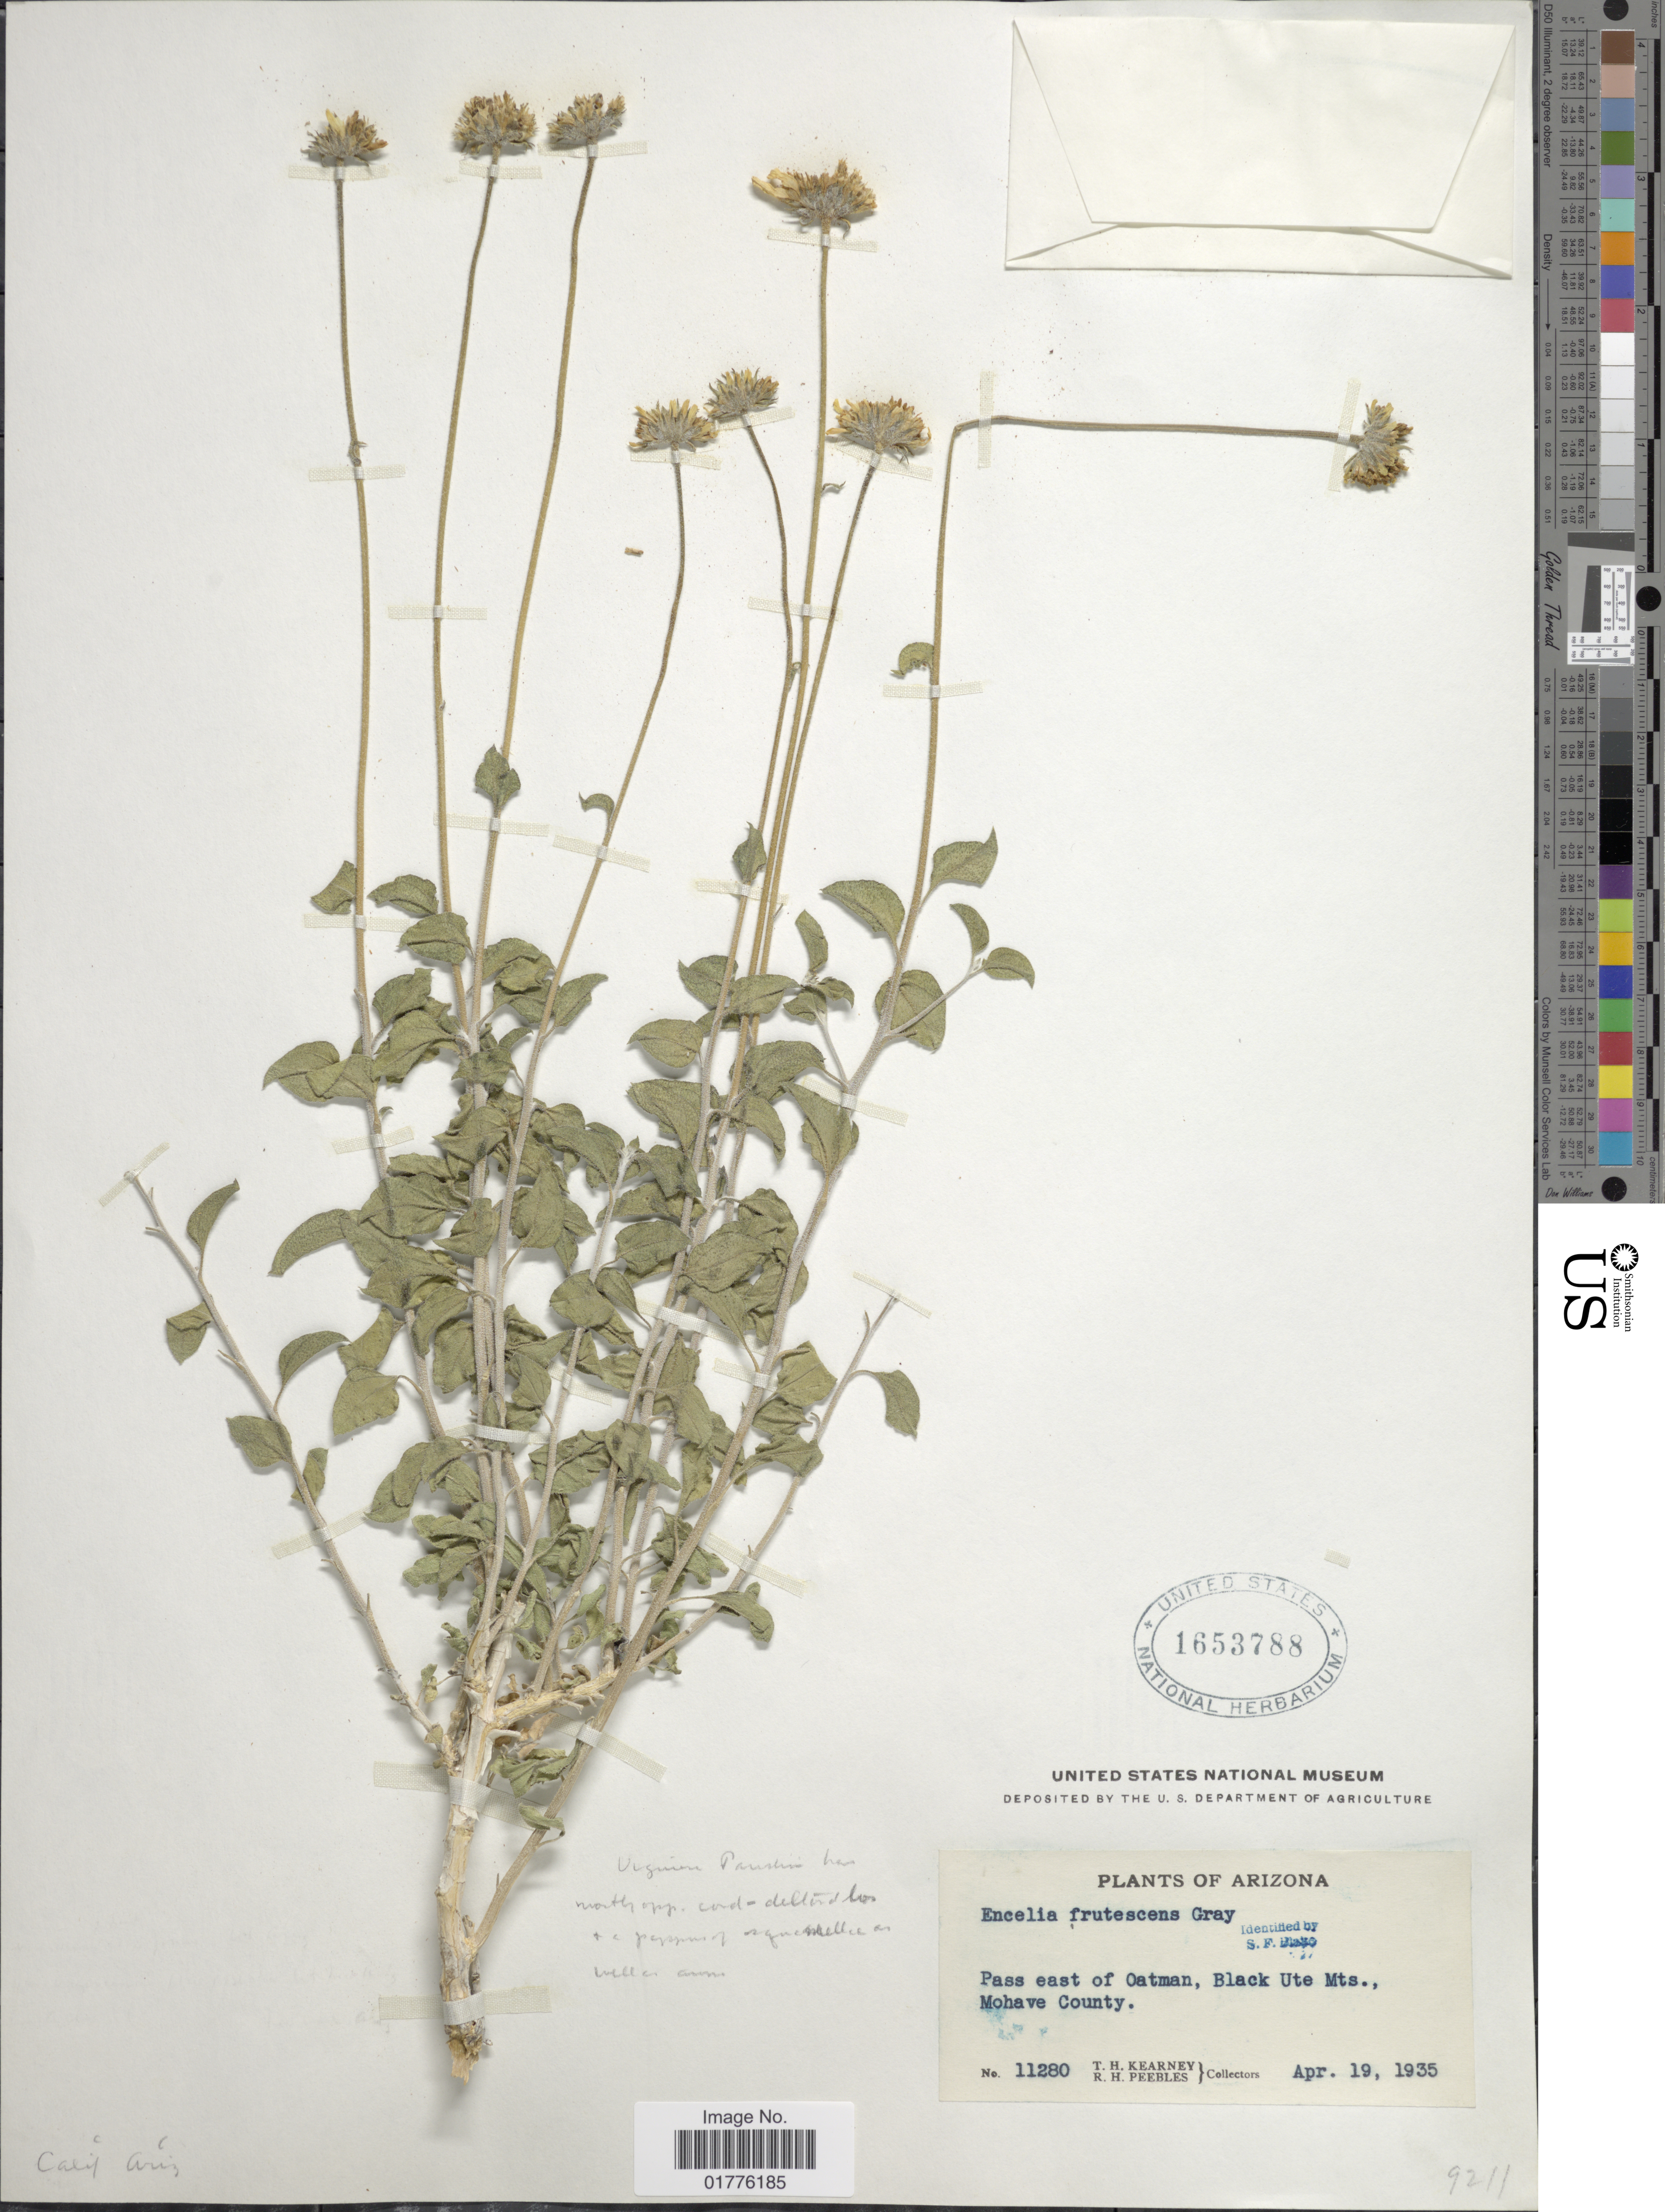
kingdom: Plantae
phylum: Tracheophyta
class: Magnoliopsida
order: Asterales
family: Asteraceae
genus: Encelia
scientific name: Encelia frutescens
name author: (A. Gray) A. Gray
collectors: T. H. Kearney & R. H. Peebles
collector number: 11280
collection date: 1935-04-19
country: United States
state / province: Arizona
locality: Arizona. Pass east of Oatman, Black Ute Mts., Mohave County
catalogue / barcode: US 1653788